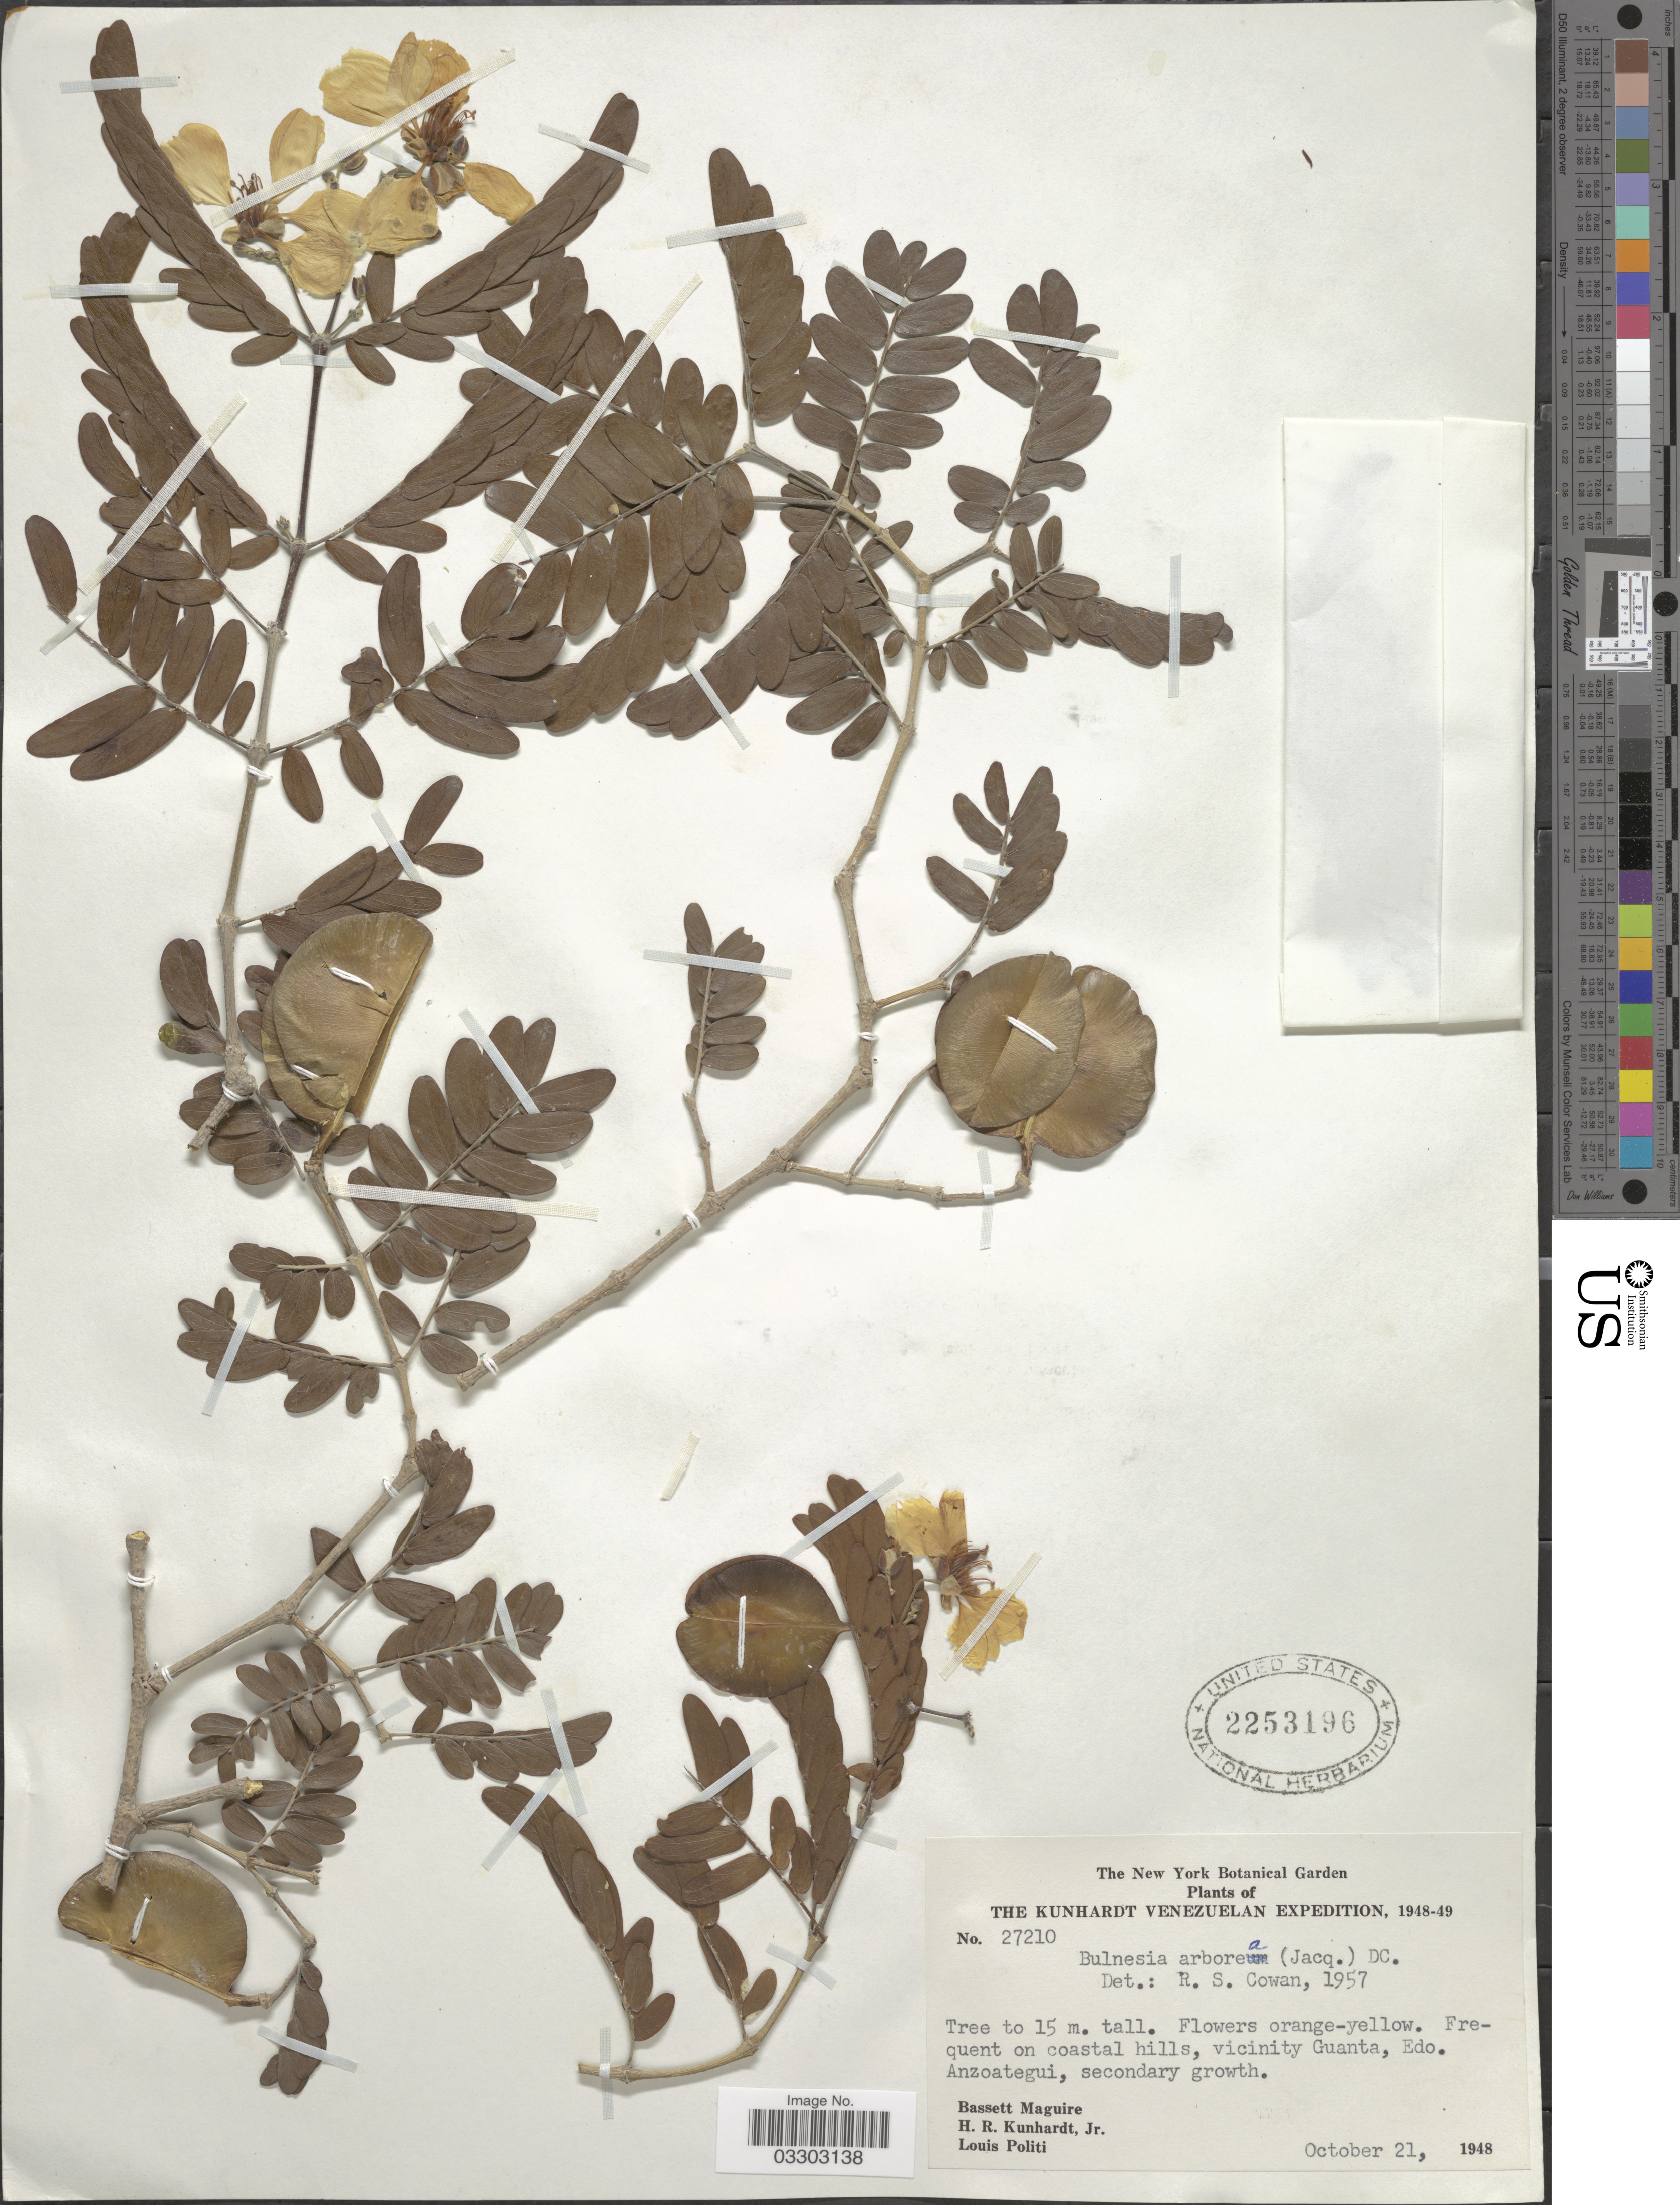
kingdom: Plantae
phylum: Tracheophyta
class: Magnoliopsida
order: Zygophyllales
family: Zygophyllaceae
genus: Gonopterodendron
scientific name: Gonopterodendron arboreum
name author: (Jacq.) Godoy-Bürki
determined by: U.S. National Herbarium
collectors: B. Maguire, H. Kunhardt & L. Politi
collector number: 27210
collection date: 1948-10-21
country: Venezuela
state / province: Anzoategui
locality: Frequent on coastal hills, vicinity Guanta.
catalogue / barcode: US 2253196